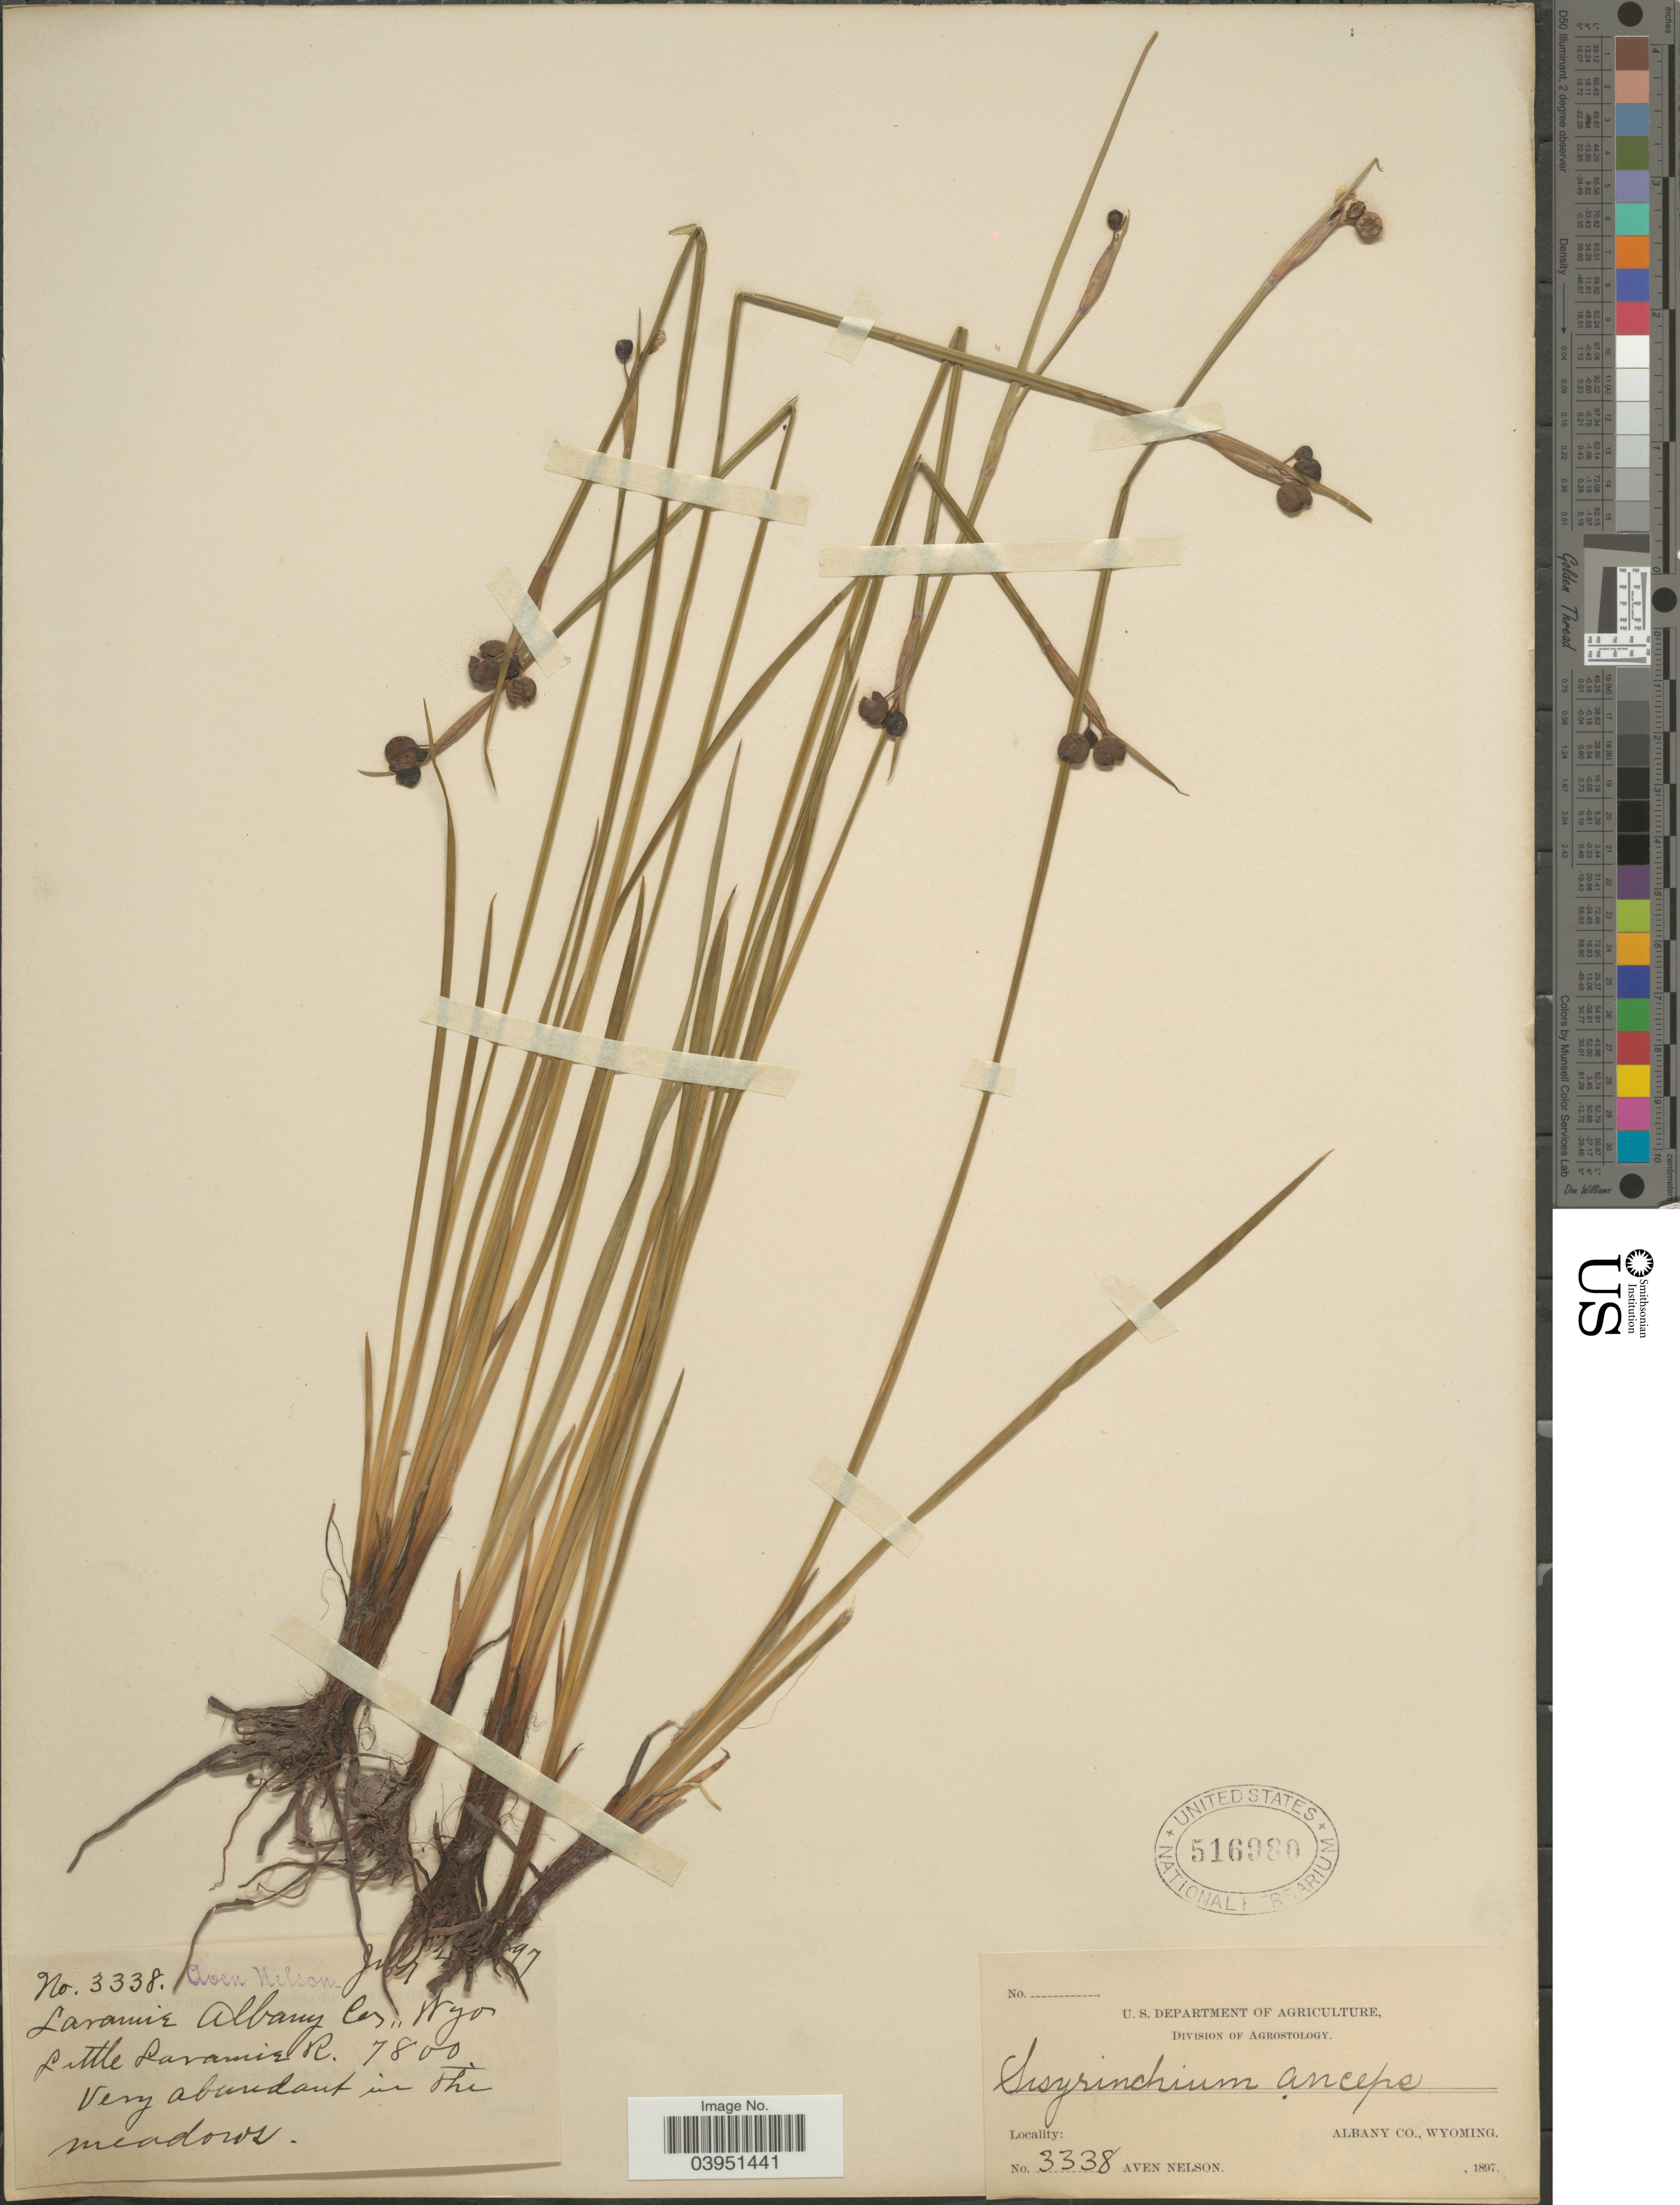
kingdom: Plantae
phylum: Tracheophyta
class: Liliopsida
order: Asparagales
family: Iridaceae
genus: Sisyrinchium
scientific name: Sisyrinchium montanum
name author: Greene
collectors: A. Nelson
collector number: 3338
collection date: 1897-07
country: United States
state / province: Wyoming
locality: Laramie. Albany Co. Little Laramie R.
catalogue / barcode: US 516980